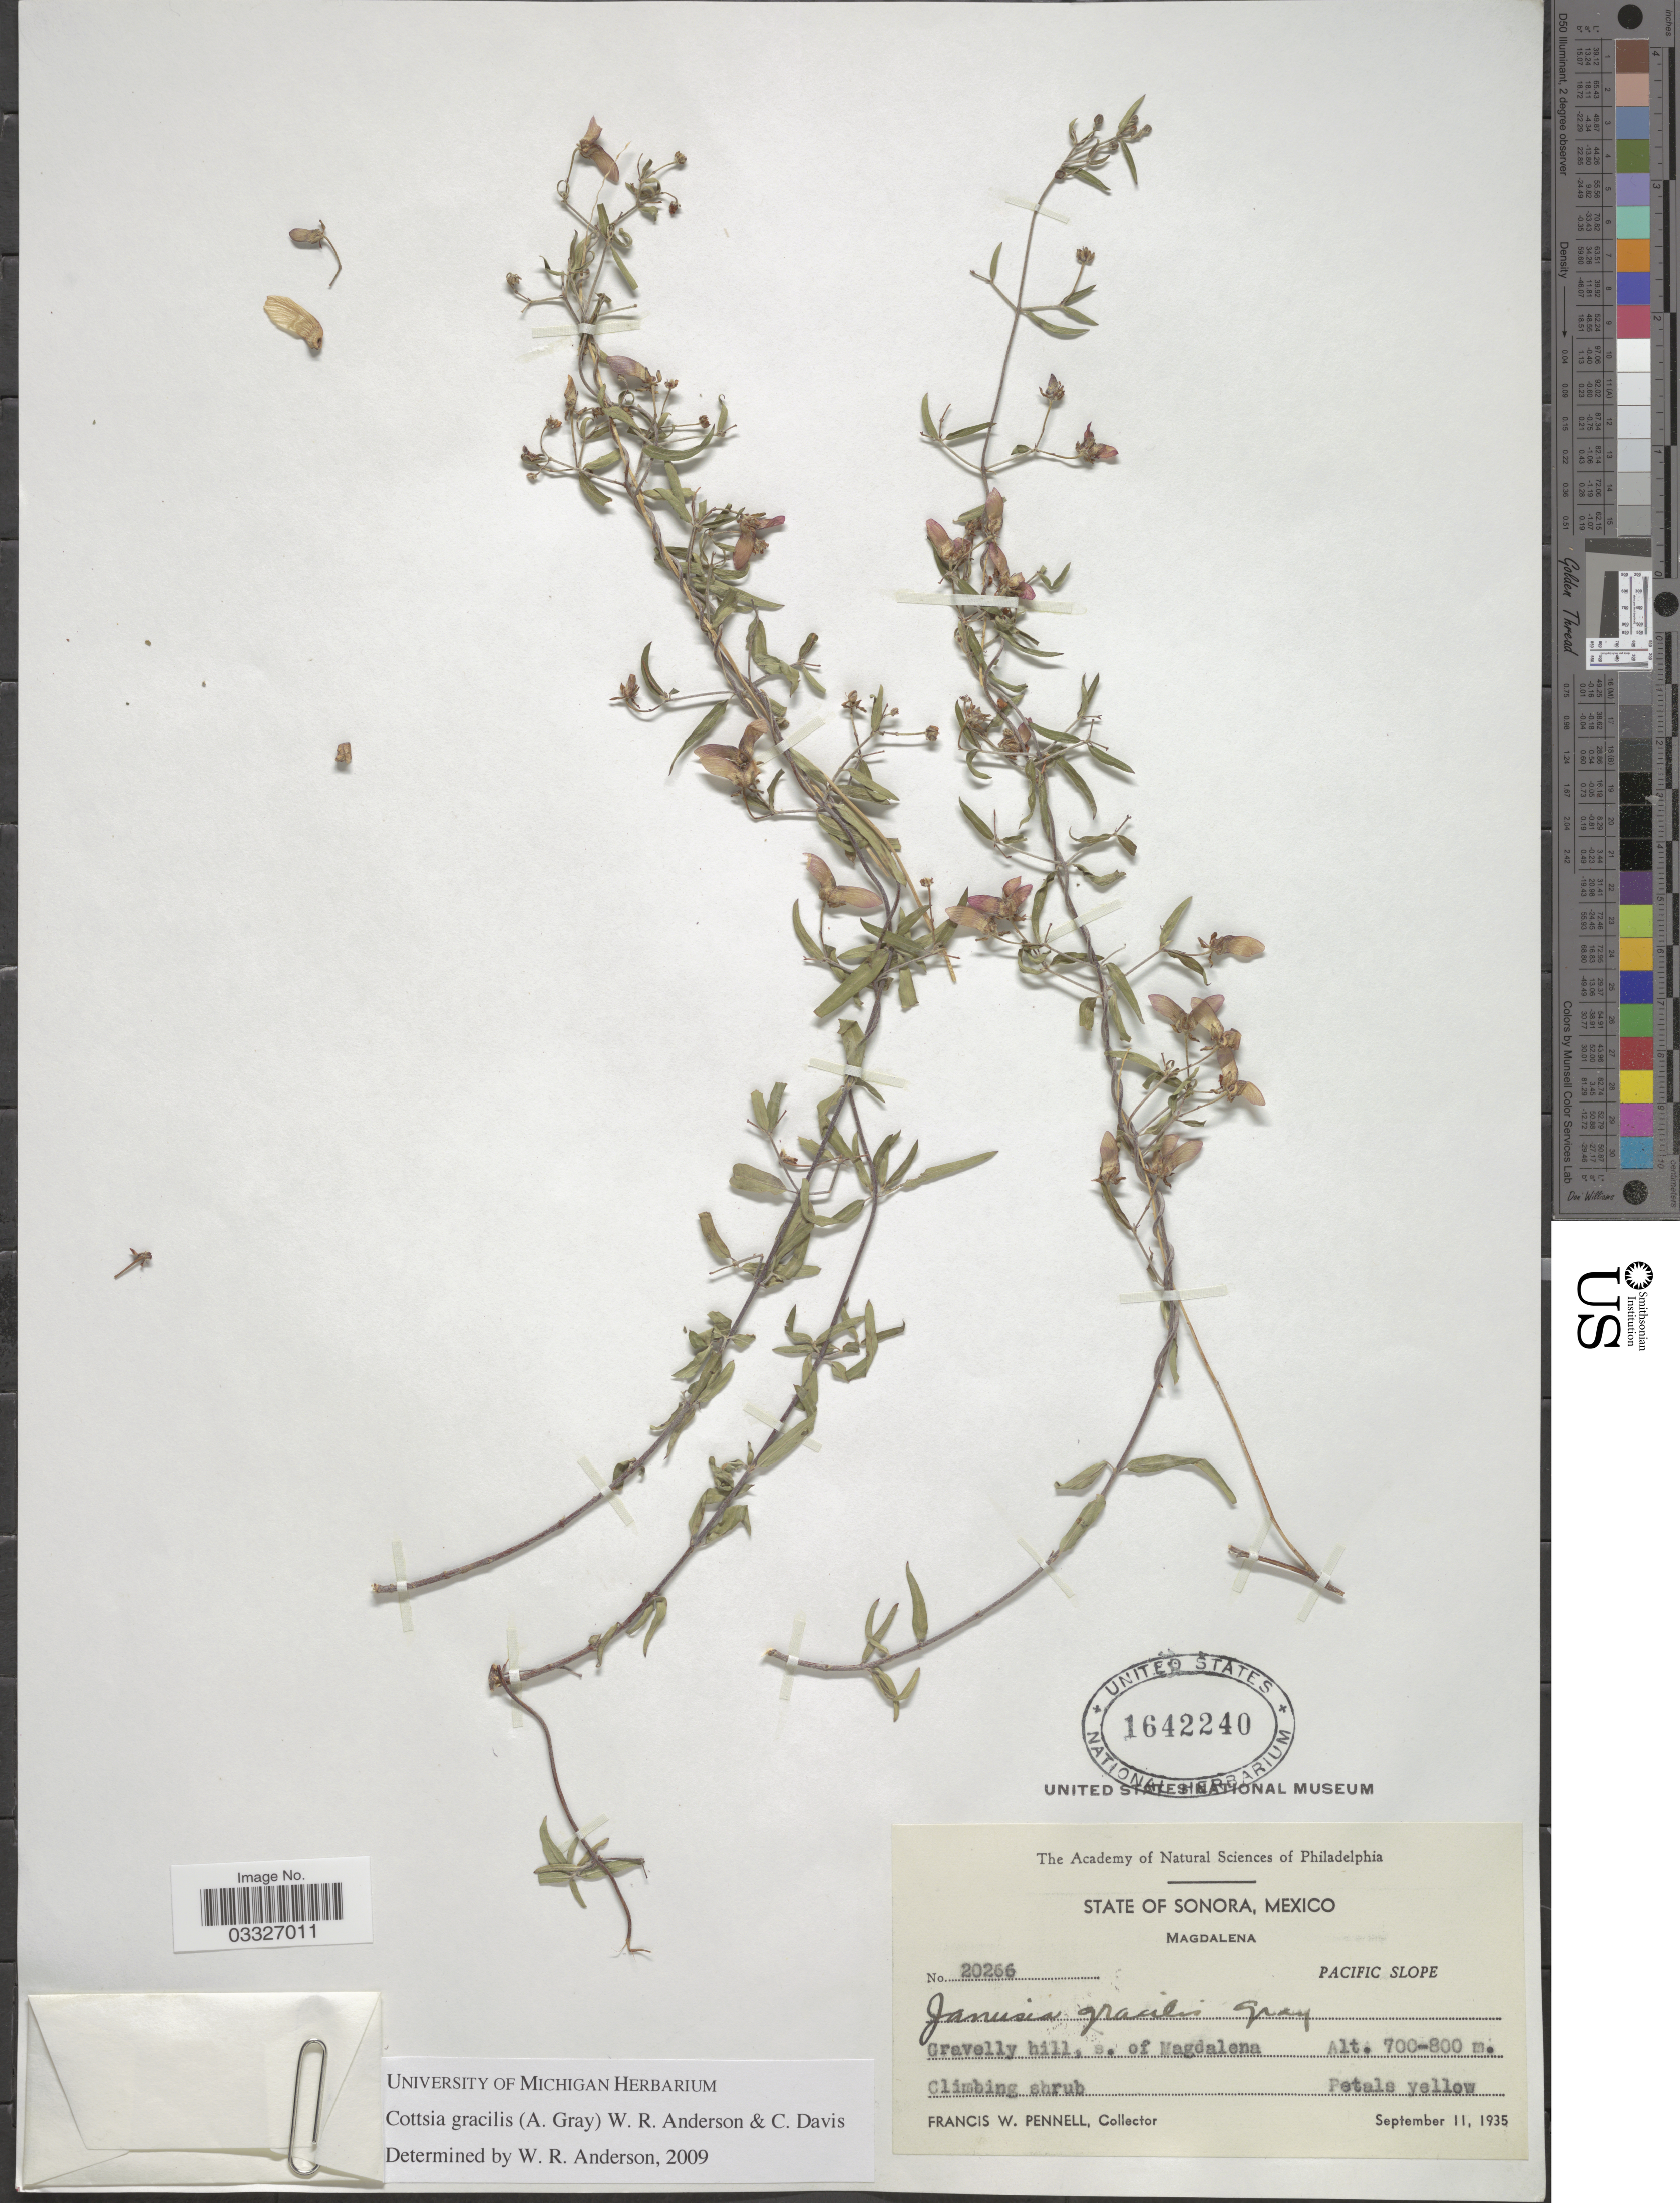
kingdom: Plantae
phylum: Tracheophyta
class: Magnoliopsida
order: Malpighiales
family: Malpighiaceae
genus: Cottsia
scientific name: Cottsia gracilis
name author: (A. Gray) W.R. Anderson & C. Davis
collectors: F. W. Pennell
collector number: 20266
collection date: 1935-09-11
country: Mexico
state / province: Sonora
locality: Magdalena. Pacific Slope. S. of Magdalena.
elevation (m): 700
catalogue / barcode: US 1642240